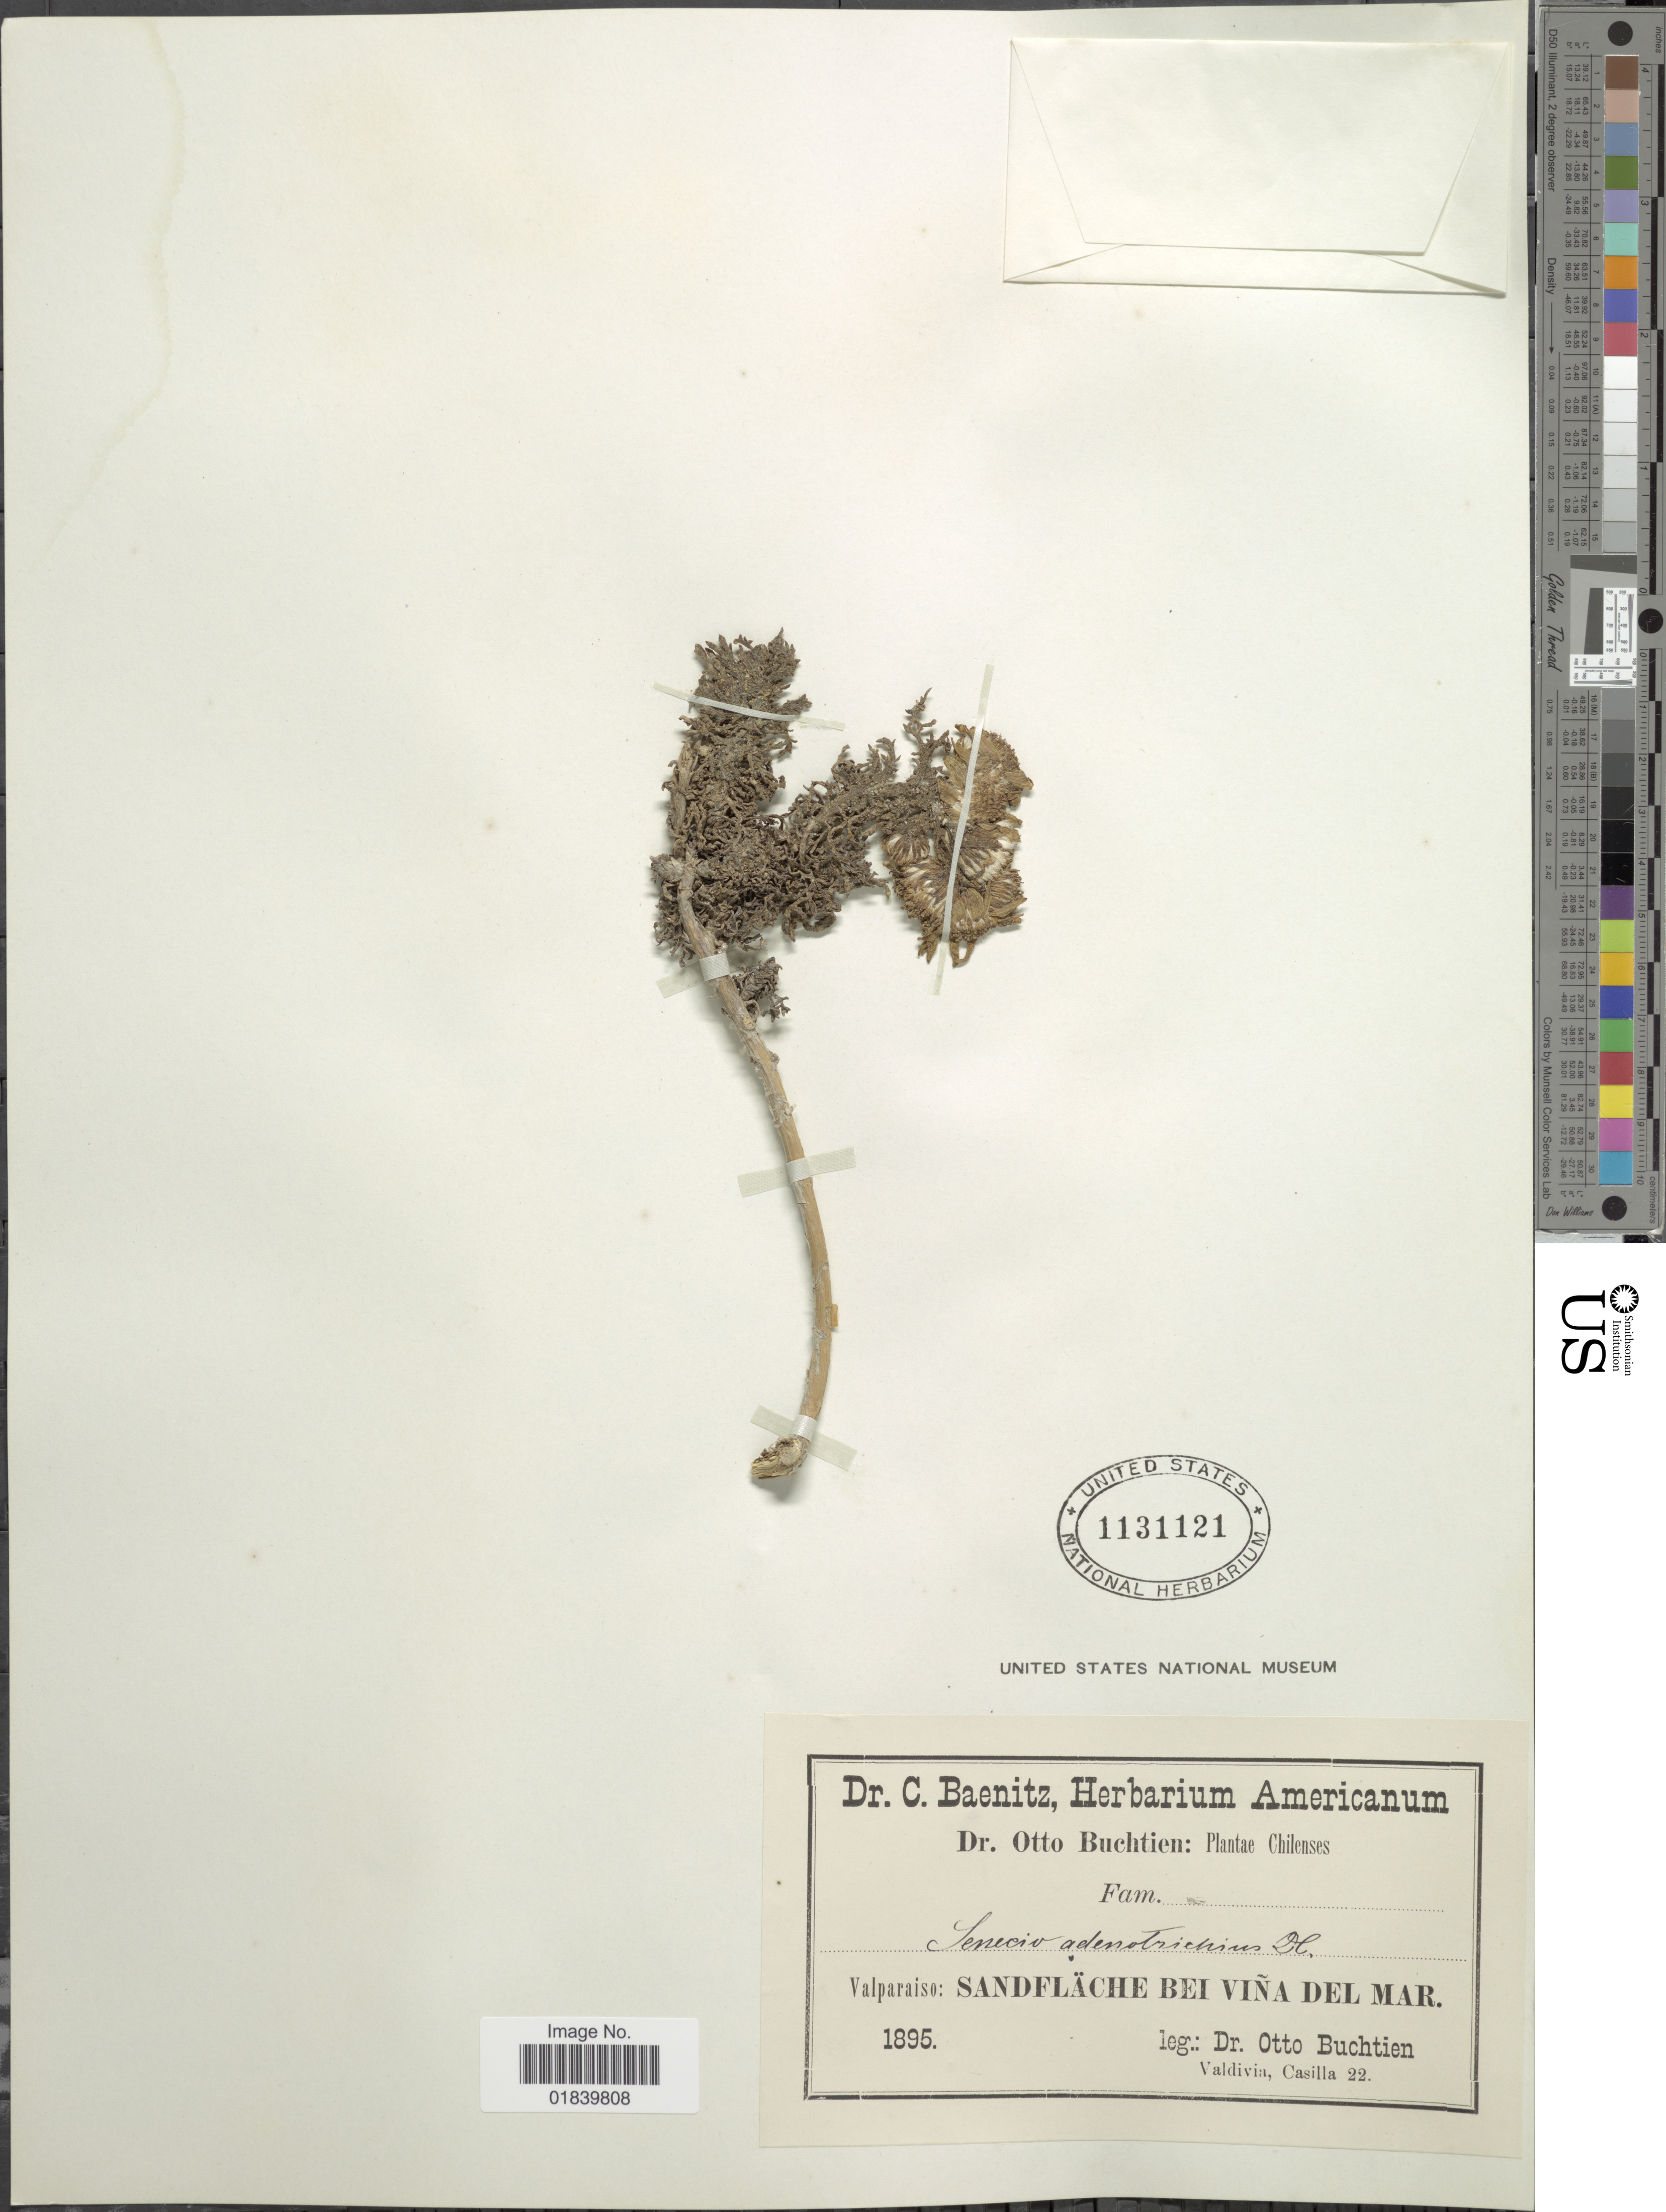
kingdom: Plantae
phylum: Tracheophyta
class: Magnoliopsida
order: Asterales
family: Asteraceae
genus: Senecio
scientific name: Senecio adenotrichius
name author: DC.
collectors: O. Buchtien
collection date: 1895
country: Chile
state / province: Valparaíso (V)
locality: Valparaiso: Sandflache bei Vina del Mar. Chilenses.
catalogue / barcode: US 1131121